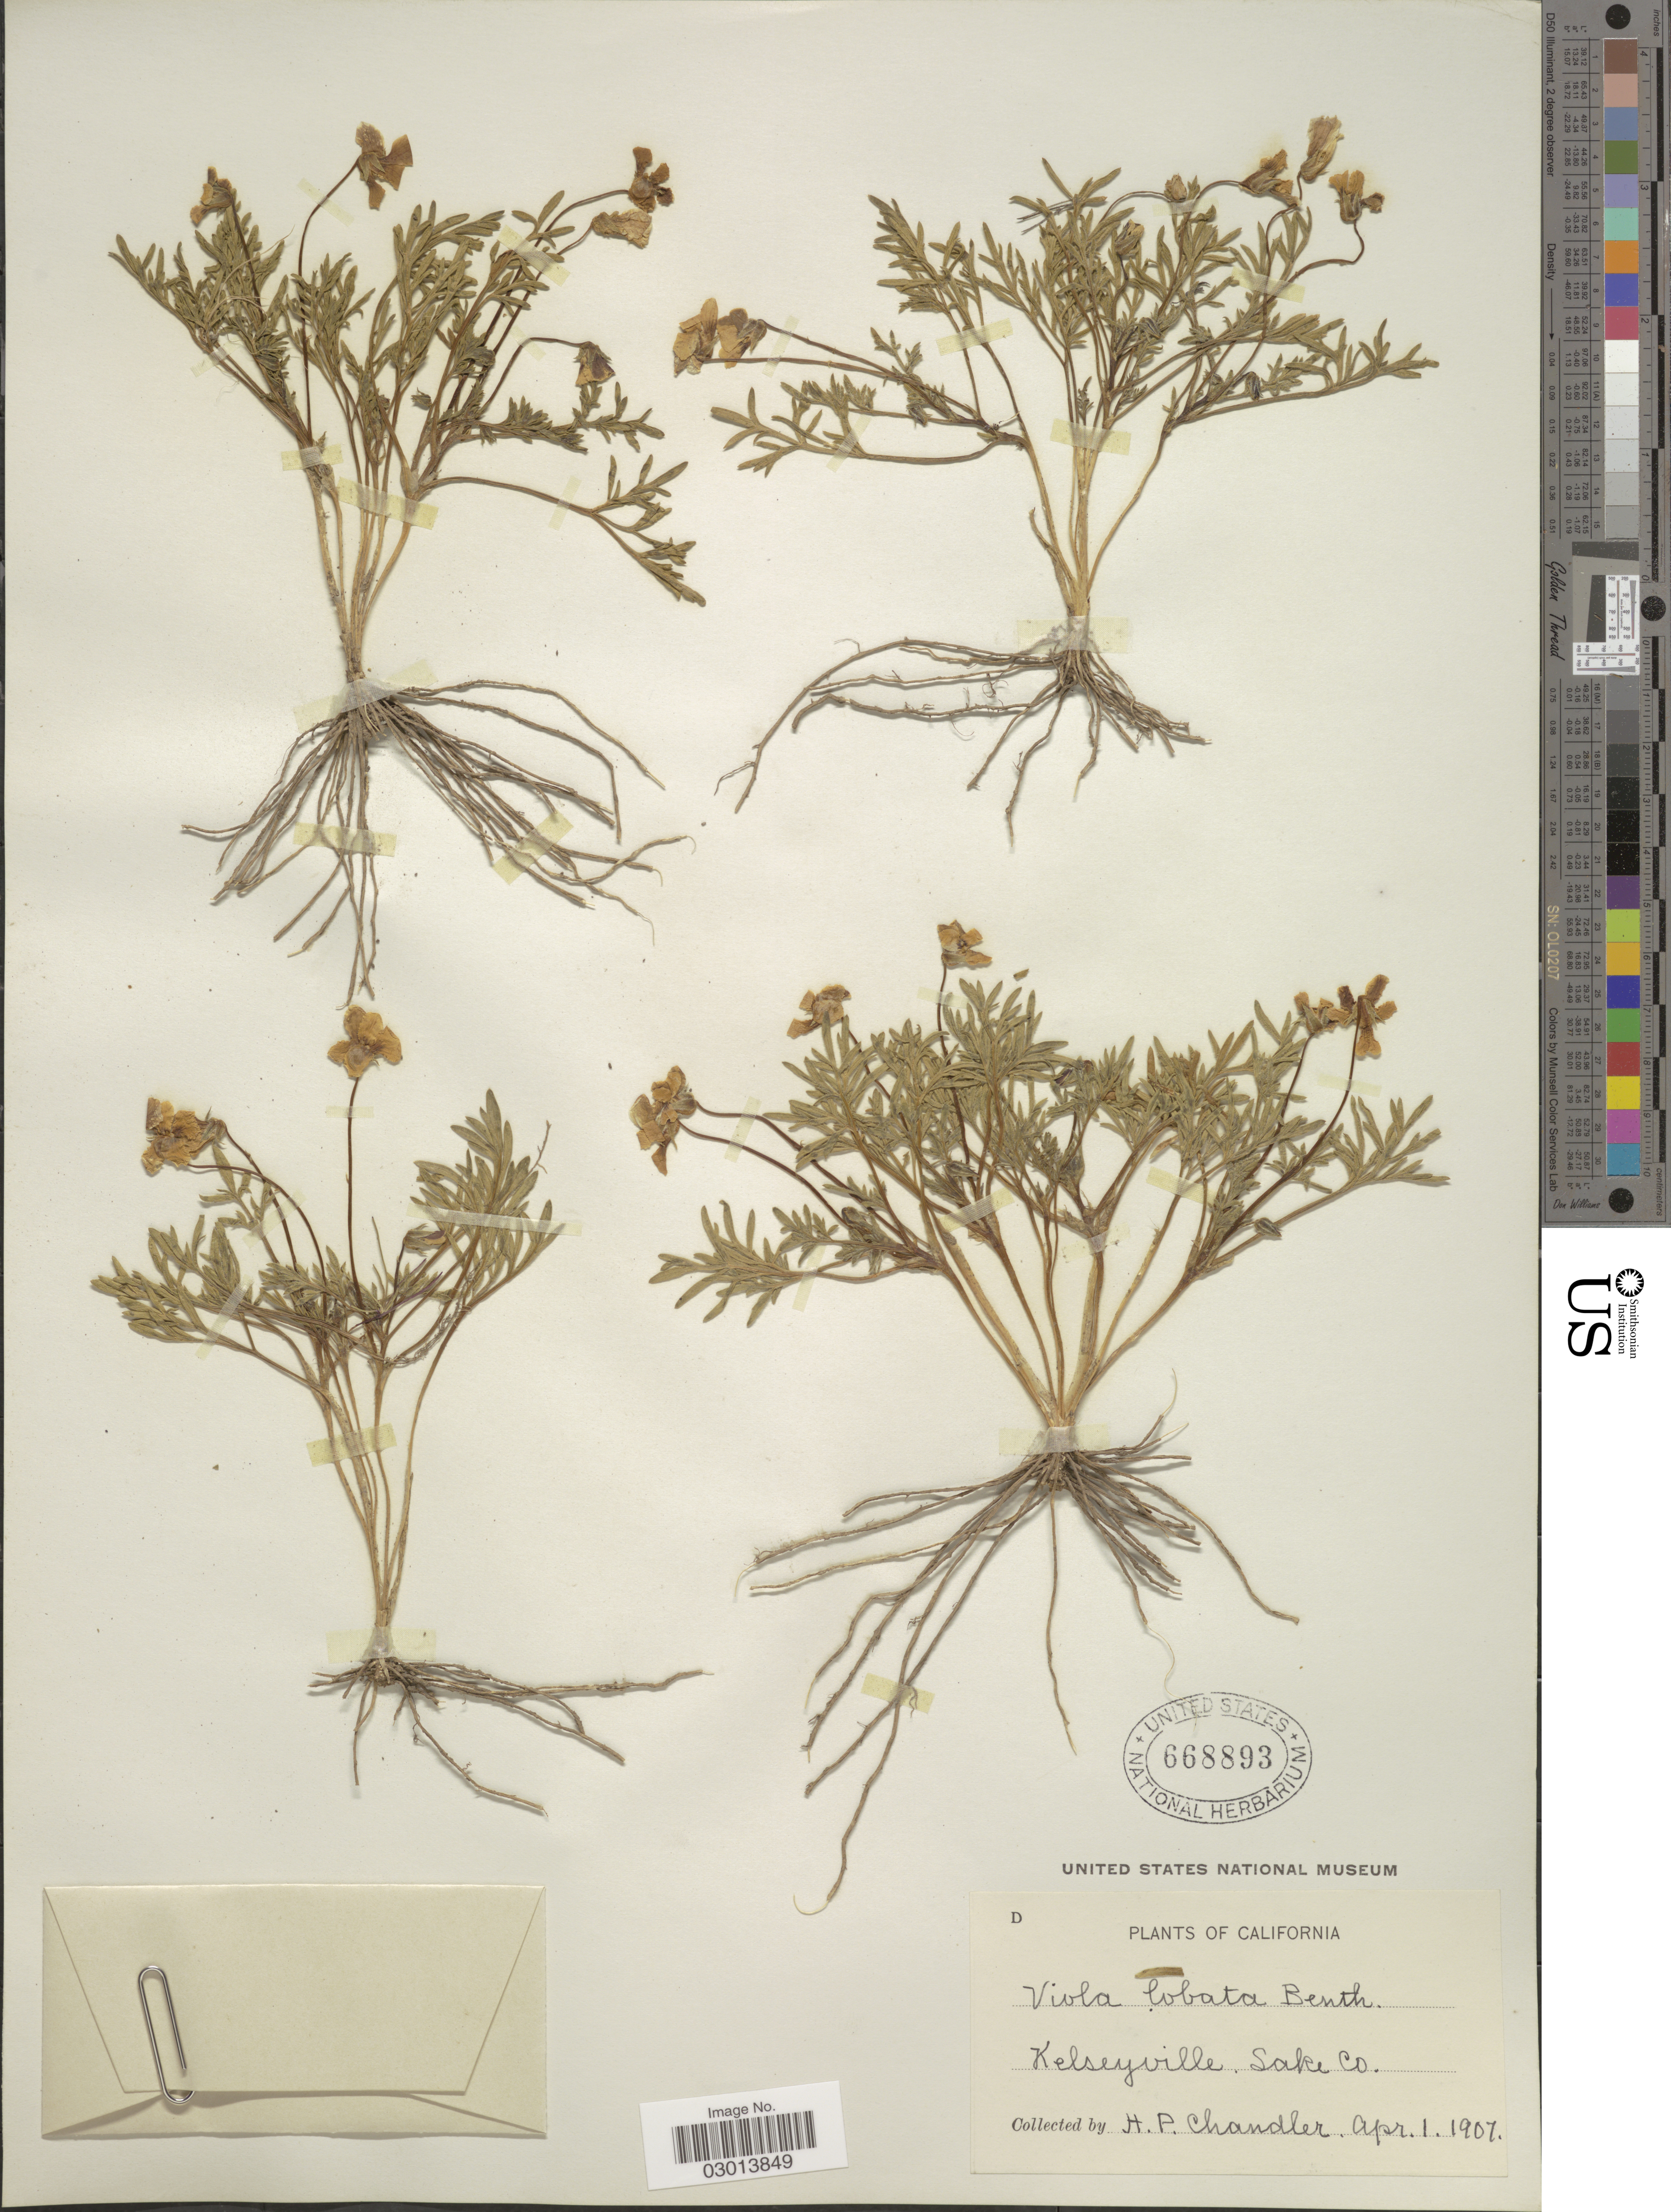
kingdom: Plantae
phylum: Tracheophyta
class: Magnoliopsida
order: Malpighiales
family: Violaceae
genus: Viola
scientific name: Viola pruinosa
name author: Pollard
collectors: H. Chandler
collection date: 1907-04-01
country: United States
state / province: California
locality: Kelseyville, Sake Co.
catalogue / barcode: US 668893